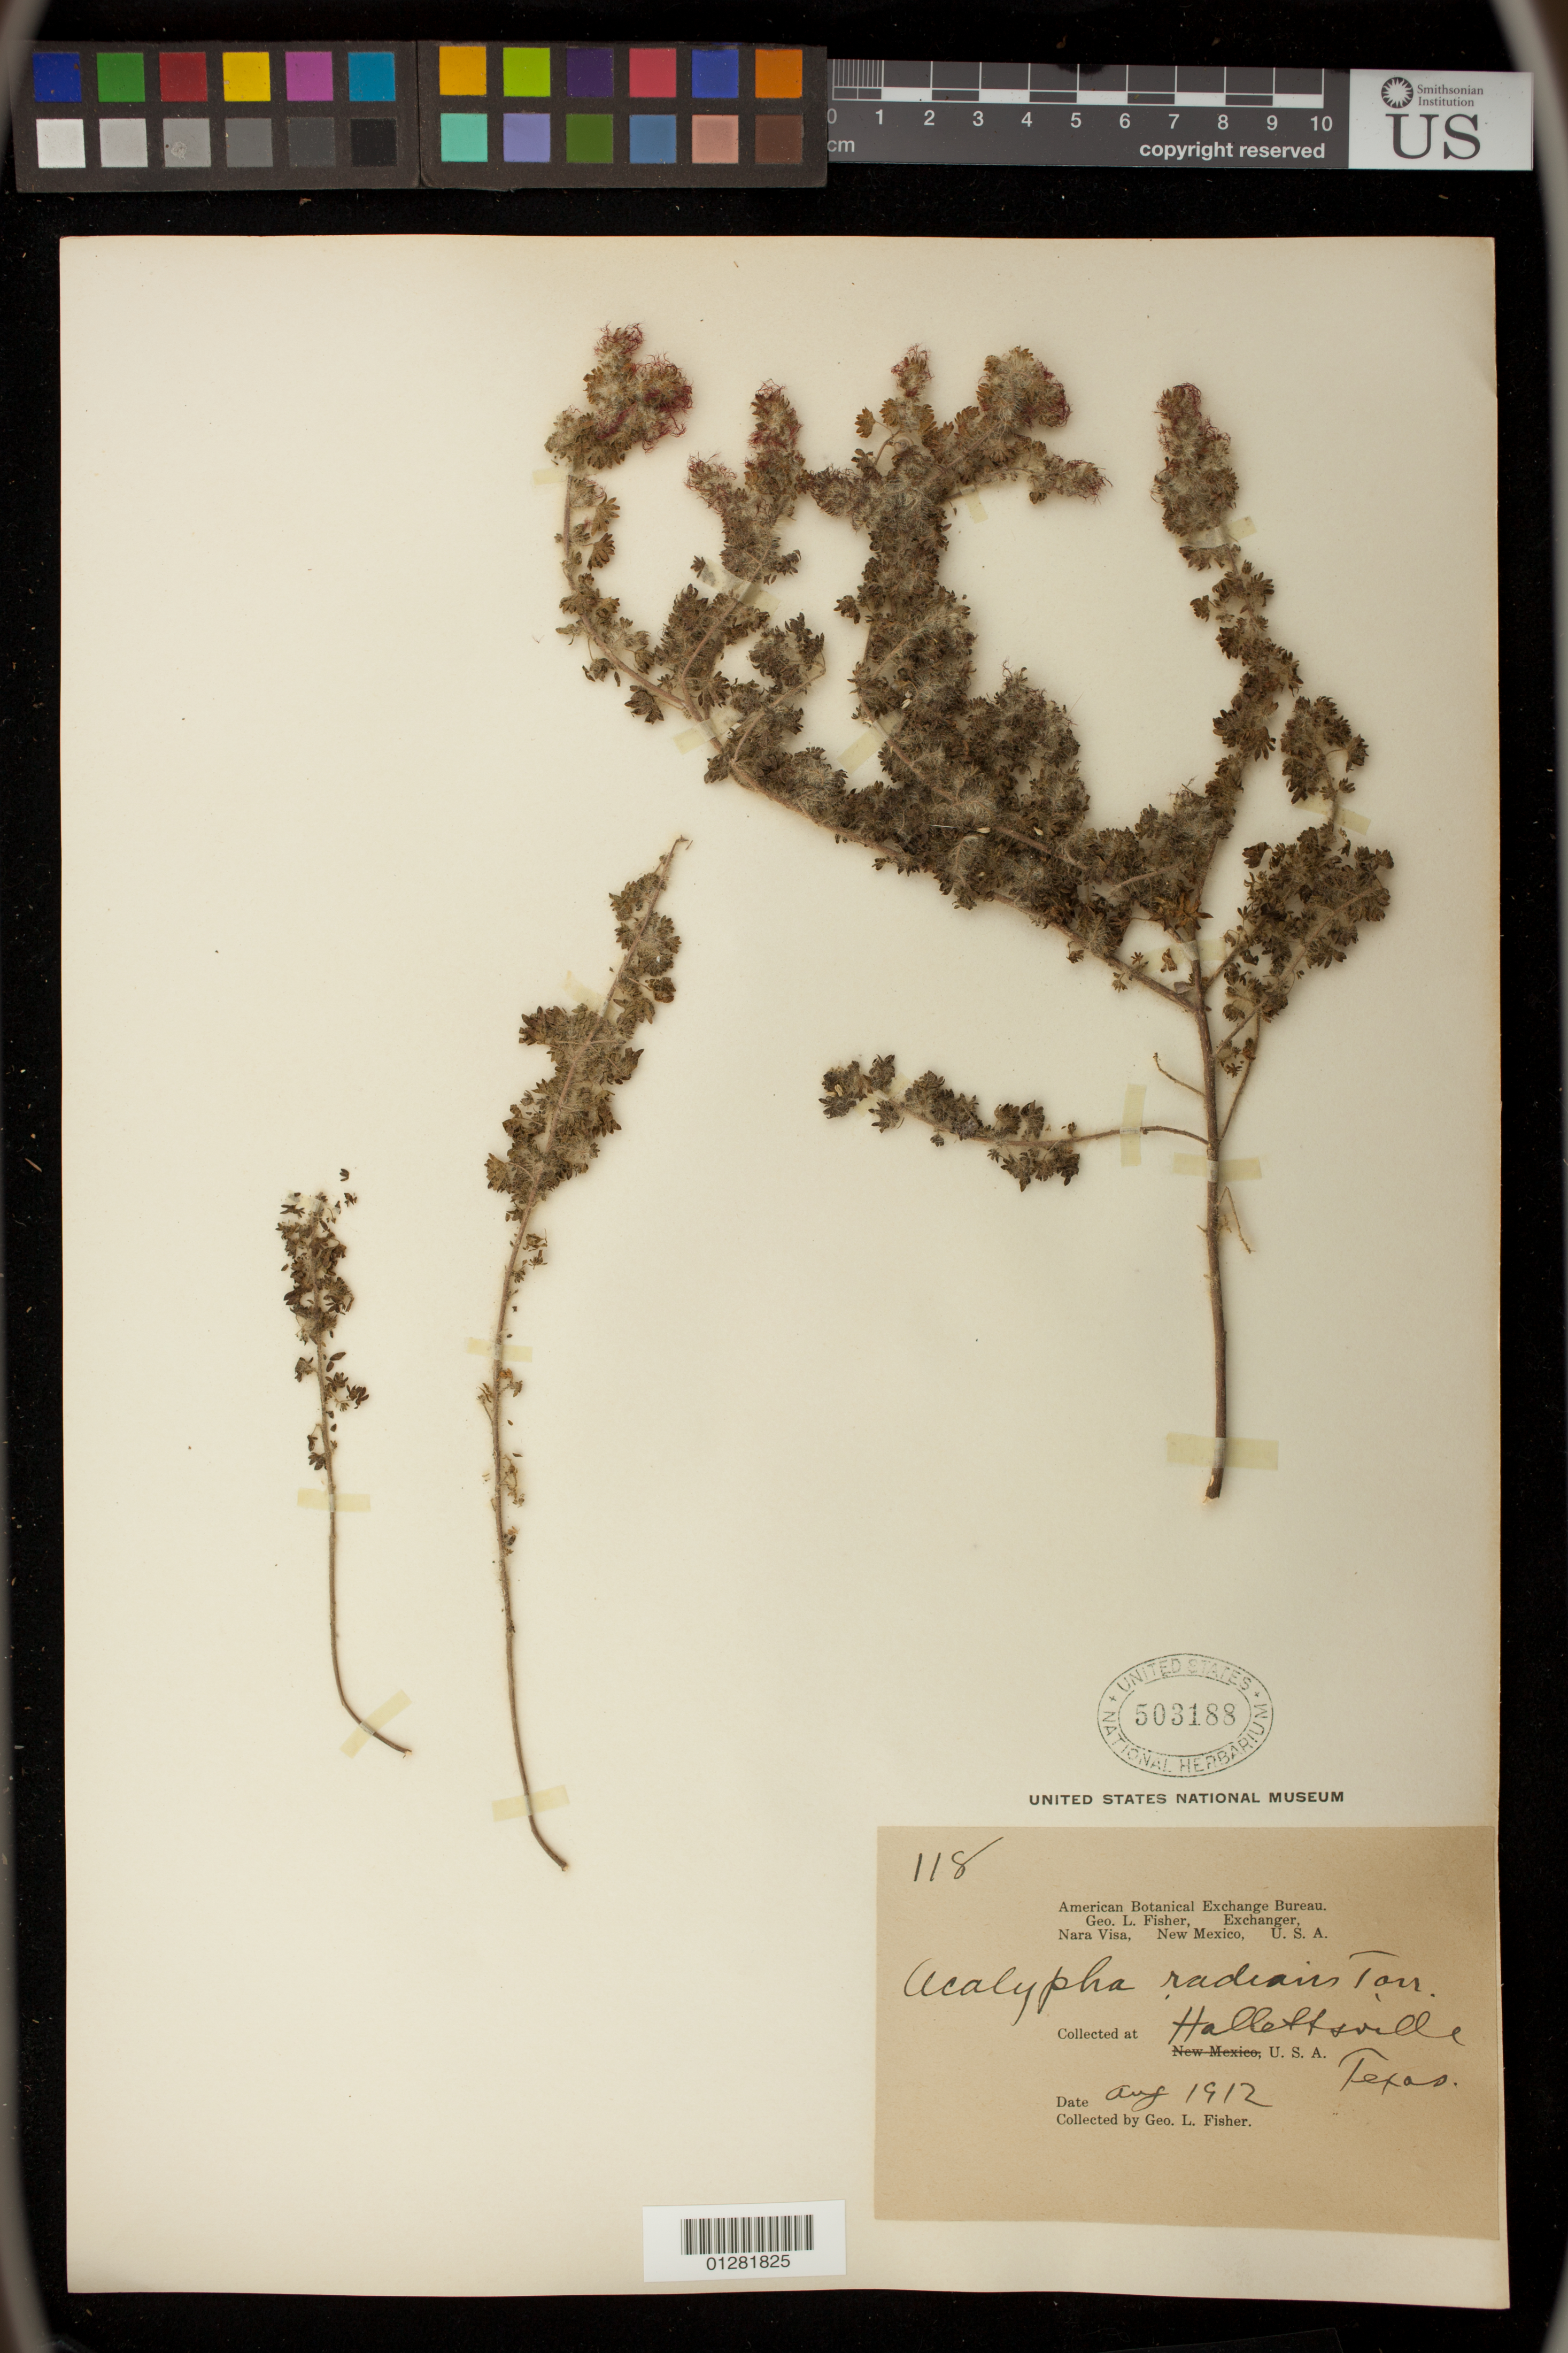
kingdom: Plantae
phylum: Tracheophyta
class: Magnoliopsida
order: Malpighiales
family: Euphorbiaceae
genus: Acalypha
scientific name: Acalypha radians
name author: Torr.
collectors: G. L. Fisher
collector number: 118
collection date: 1912-08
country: United States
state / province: Texas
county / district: Lavaca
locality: Hallettsville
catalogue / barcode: US 503188